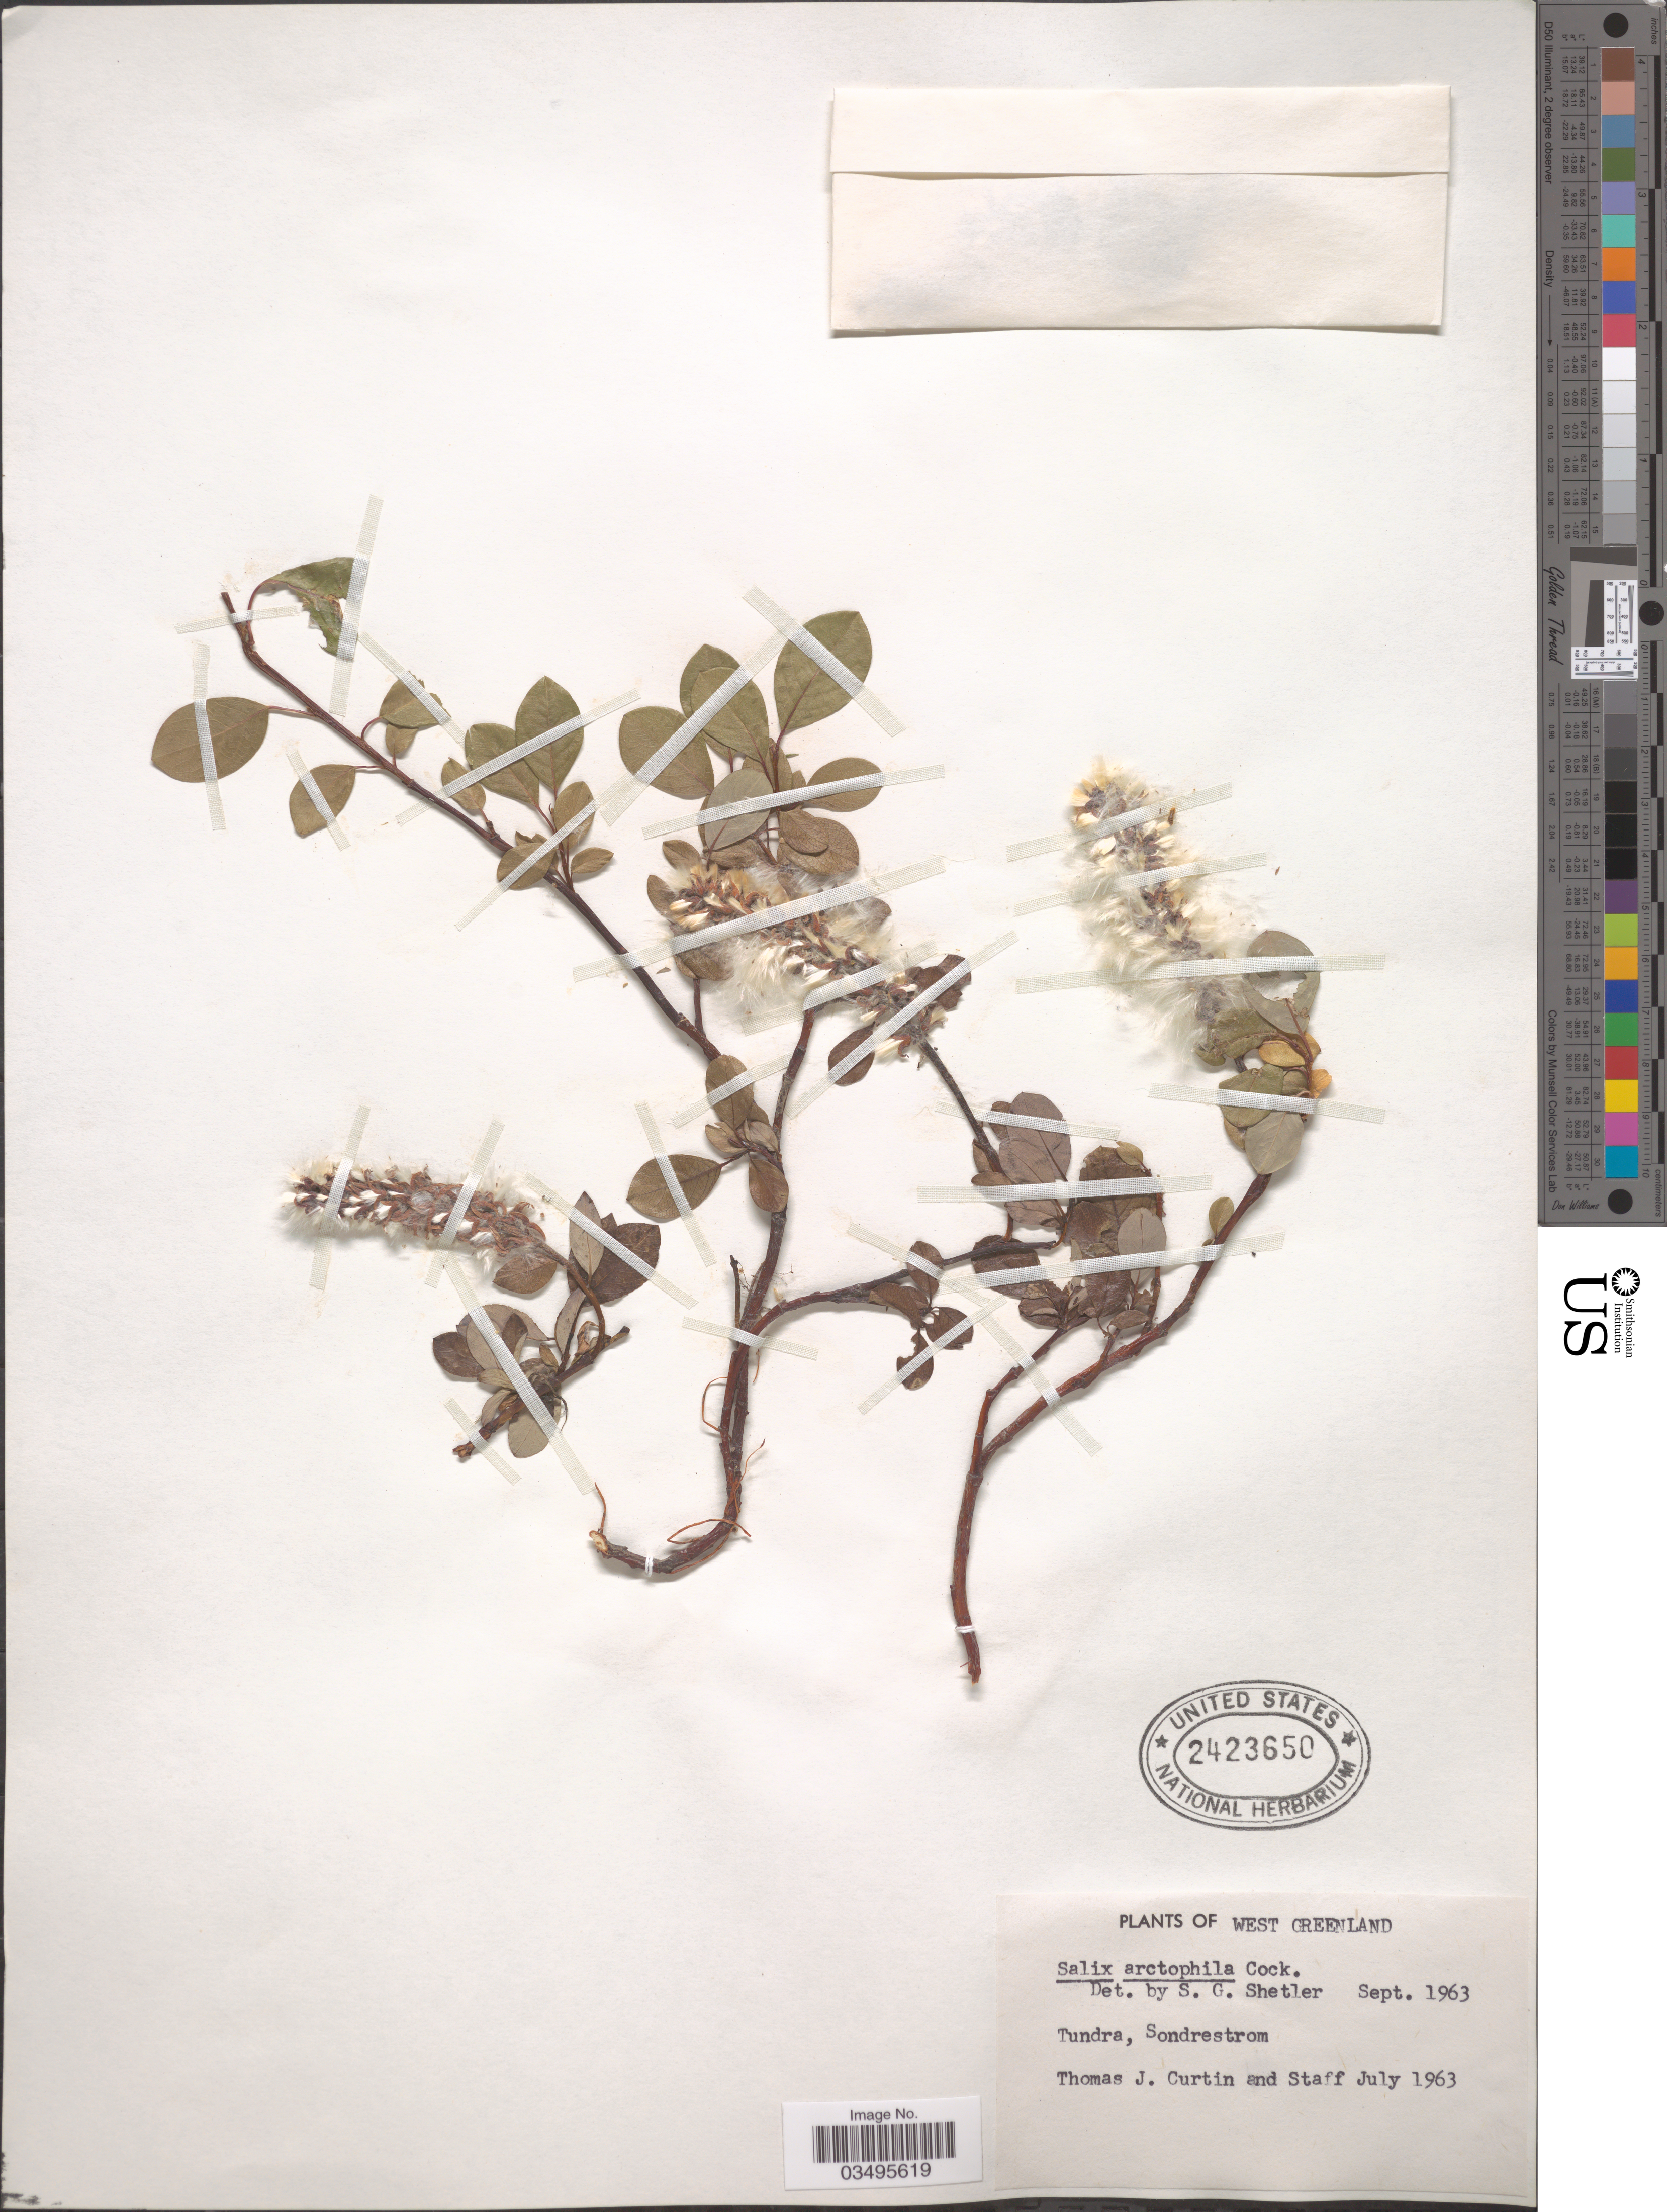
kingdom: Plantae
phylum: Tracheophyta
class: Magnoliopsida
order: Malpighiales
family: Salicaceae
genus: Salix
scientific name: Salix arctophila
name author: Cockerell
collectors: T. Curtin & Staff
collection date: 1963-07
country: Greenland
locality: West Greenland. Tundra, Sondrestrom.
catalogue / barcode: US 2423650